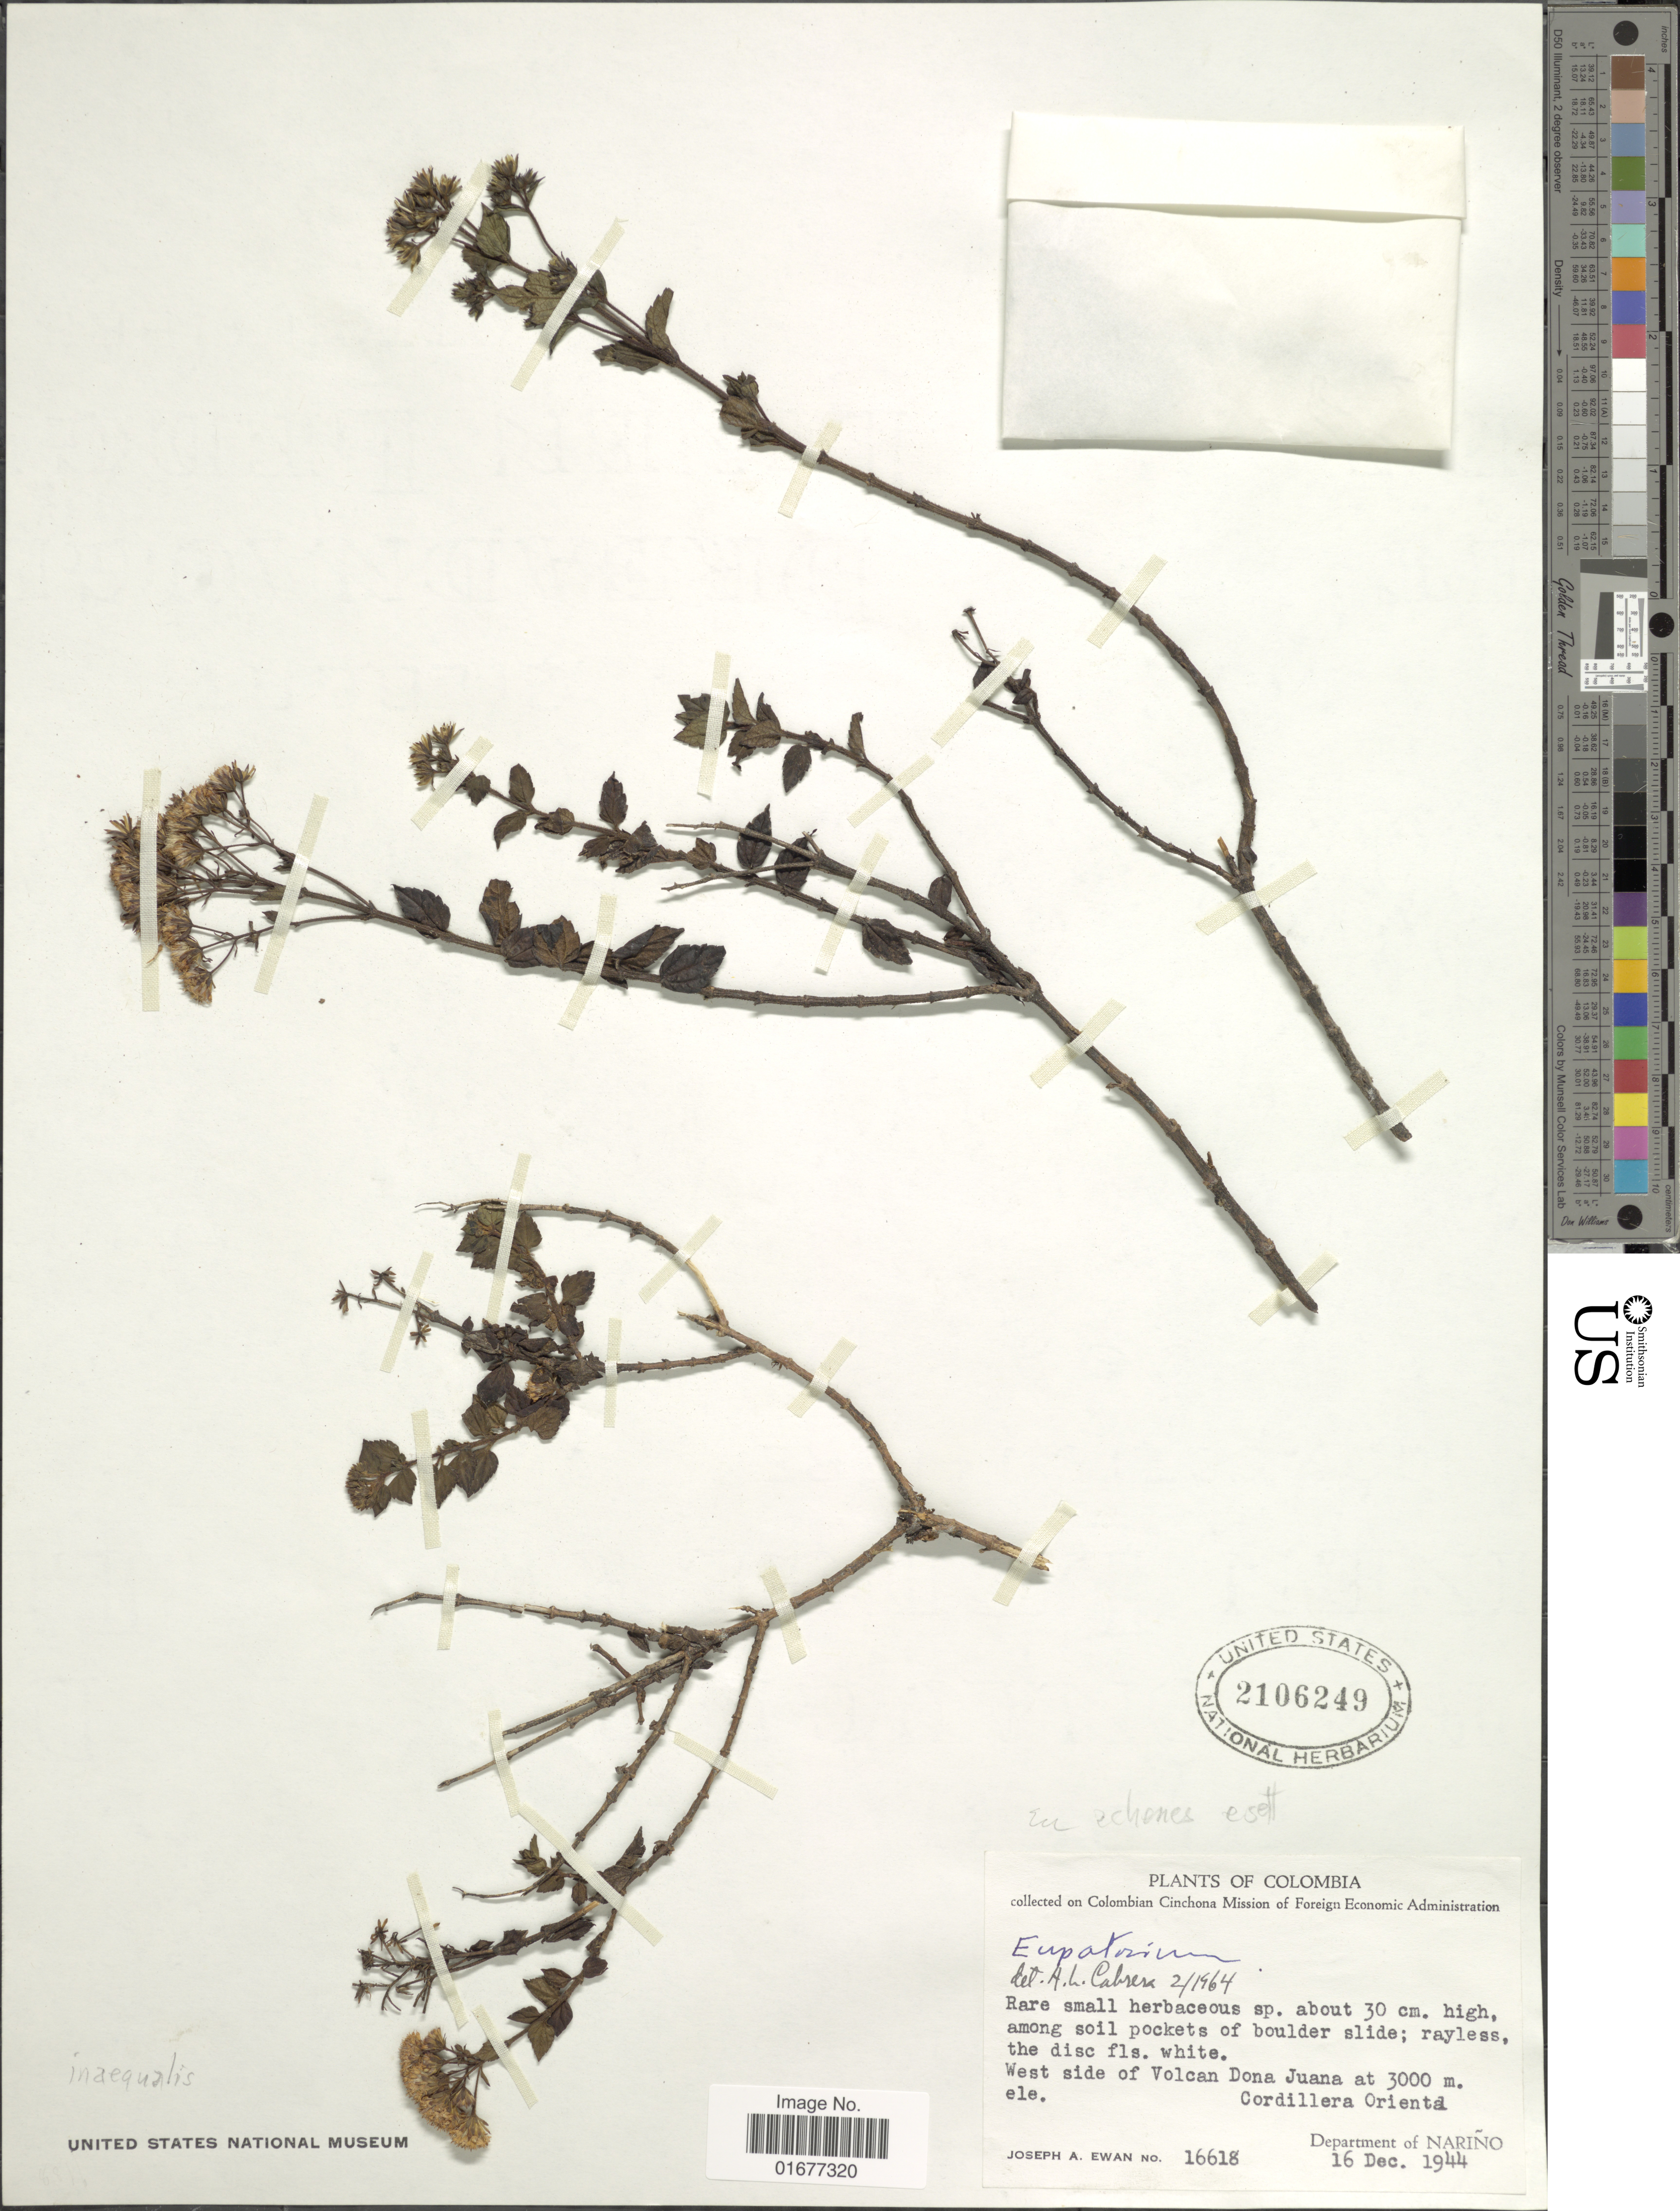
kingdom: Plantae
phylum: Tracheophyta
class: Magnoliopsida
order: Asterales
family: Asteraceae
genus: Ageratina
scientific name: Ageratina ewanii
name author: H. Rob.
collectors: J. A. Ewan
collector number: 16618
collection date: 1944-12-16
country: Colombia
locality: West side of Volcan Dona Juana, Cordillera Oriental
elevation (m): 3000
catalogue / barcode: US 2106249